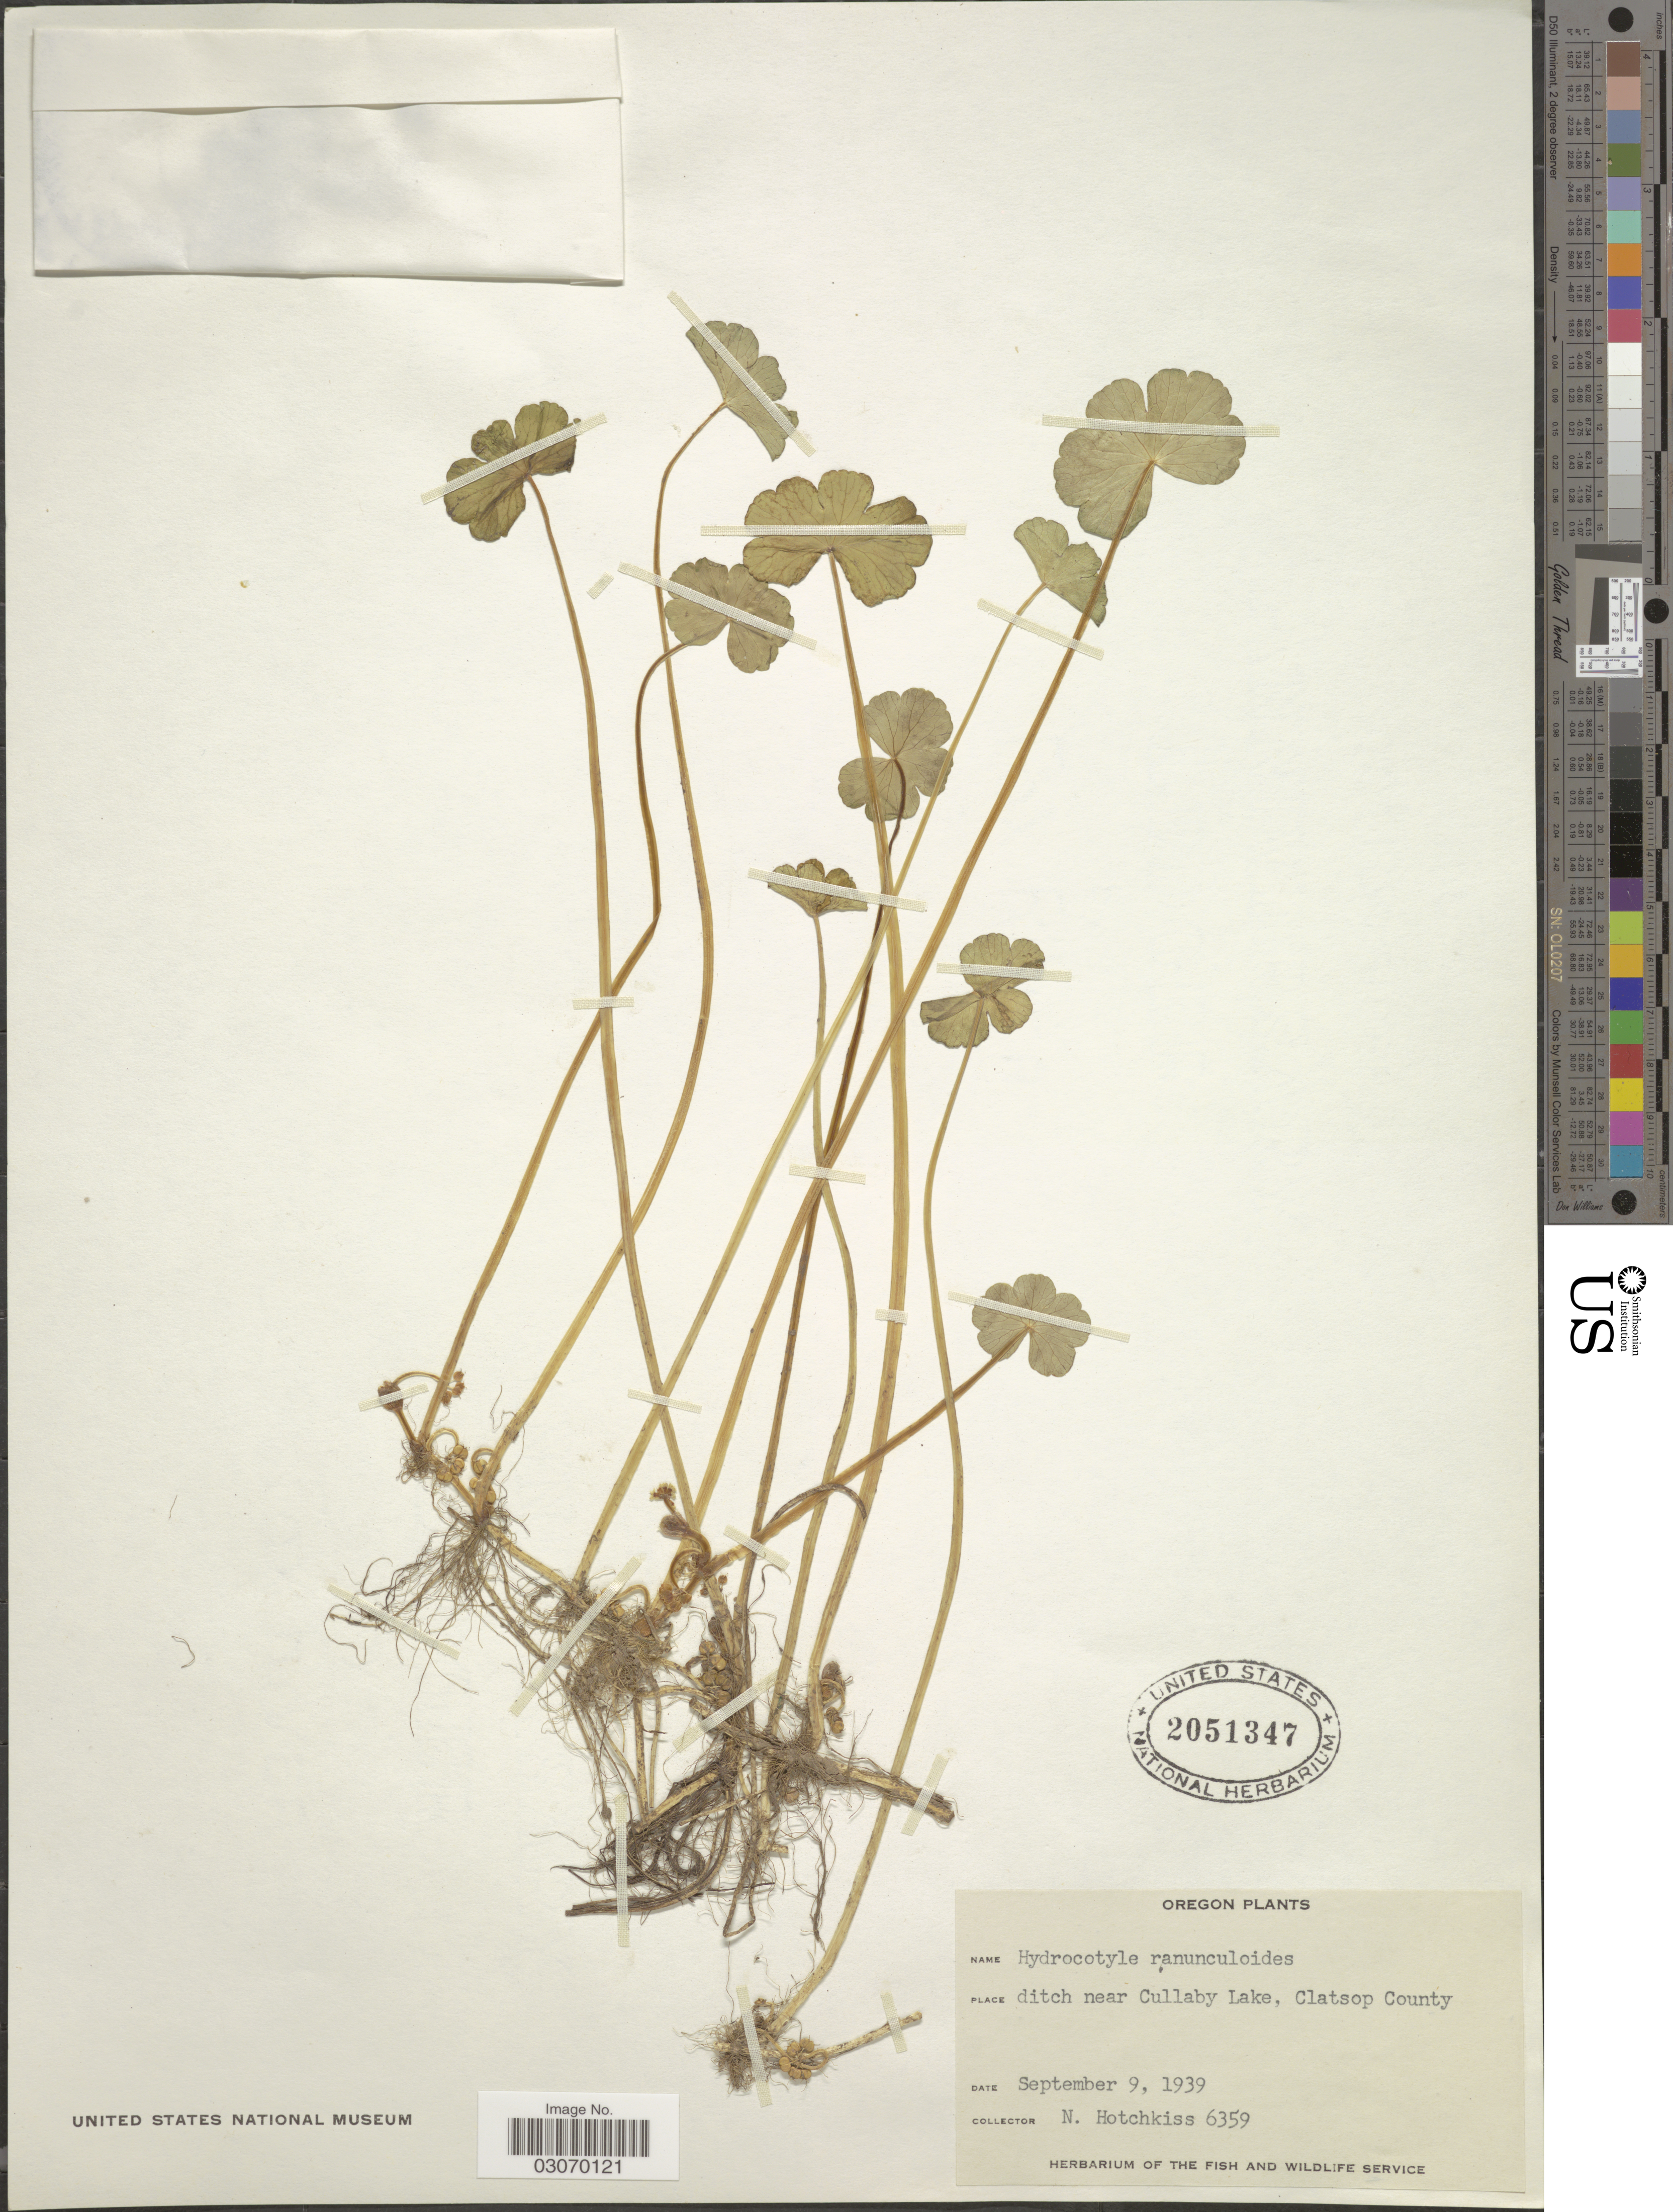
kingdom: Plantae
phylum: Tracheophyta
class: Magnoliopsida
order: Apiales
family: Araliaceae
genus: Hydrocotyle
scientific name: Hydrocotyle ranunculoides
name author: L. f.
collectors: N. Hotchkiss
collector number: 6359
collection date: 1939-09-09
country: United States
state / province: Oregon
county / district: Clatsop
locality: Ditch near Cullaby Lake, Clatsop County.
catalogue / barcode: US 2051347